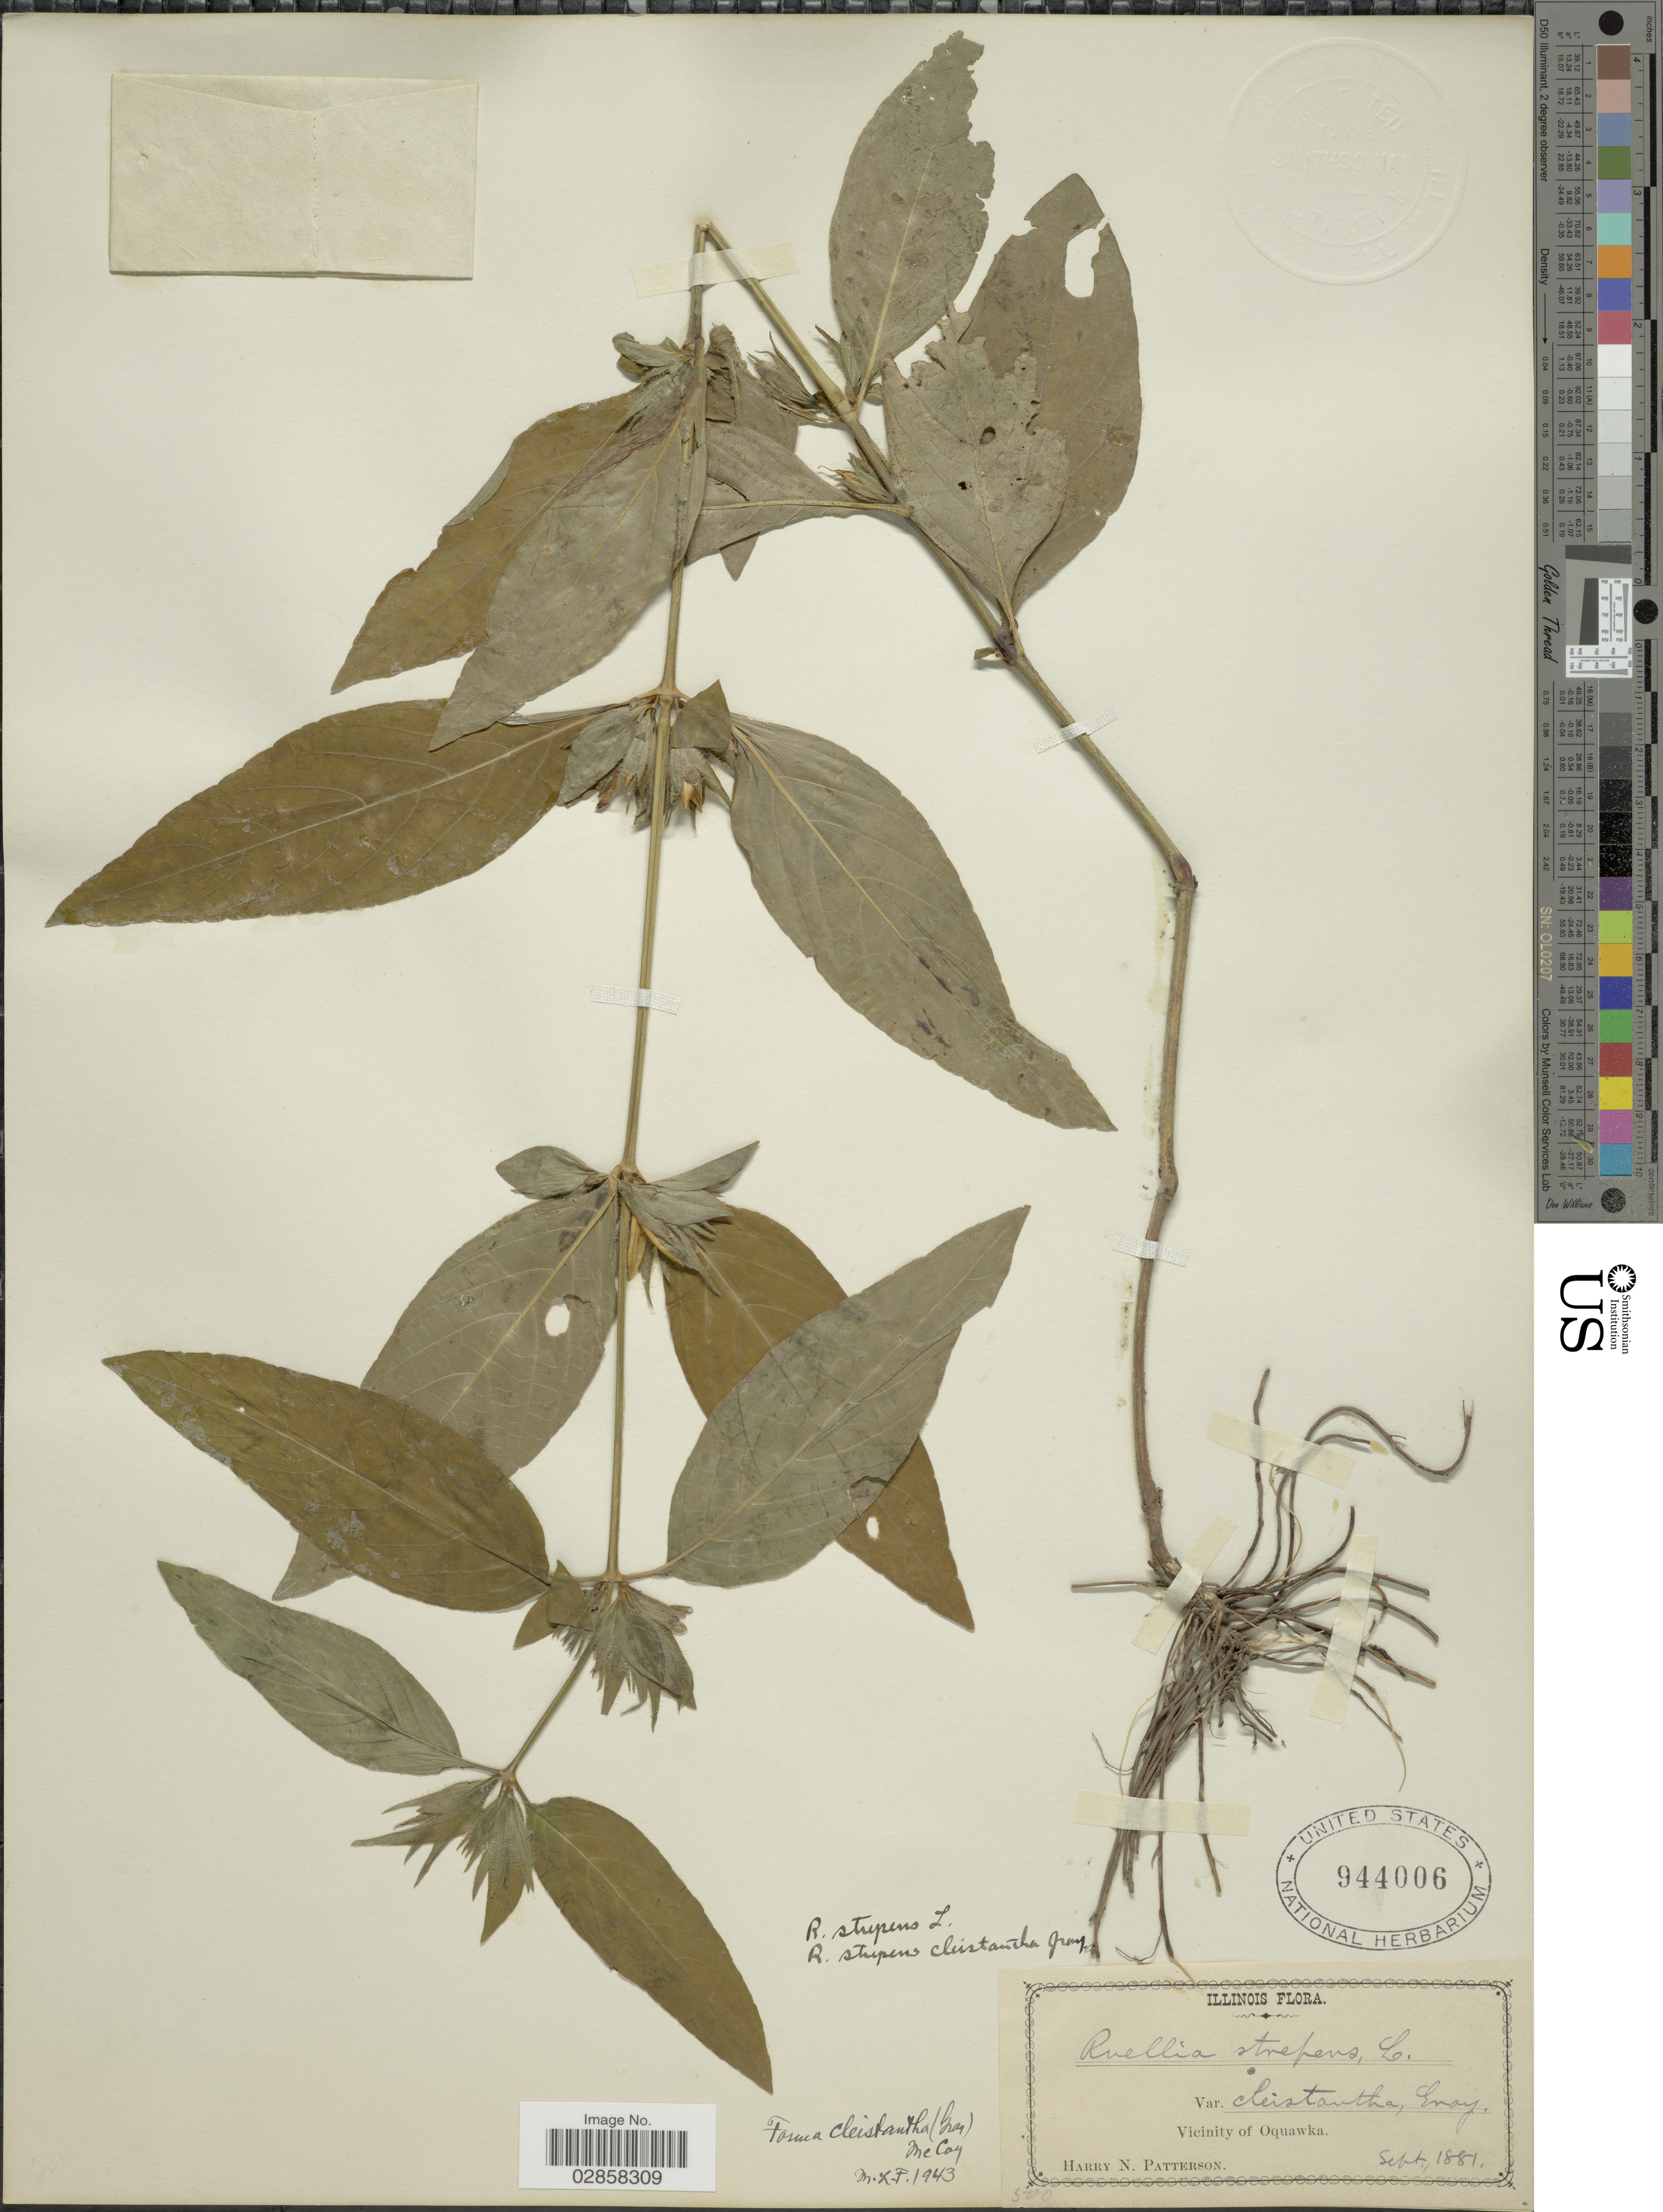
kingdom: Plantae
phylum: Tracheophyta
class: Magnoliopsida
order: Lamiales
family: Acanthaceae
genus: Ruellia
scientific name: Ruellia strepens f. cleistantha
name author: (A. Gray) S. McCoy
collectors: H. N. Patterson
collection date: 1881-09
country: United States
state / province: Illinois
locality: Vicinity of Oquawka.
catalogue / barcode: US 944006